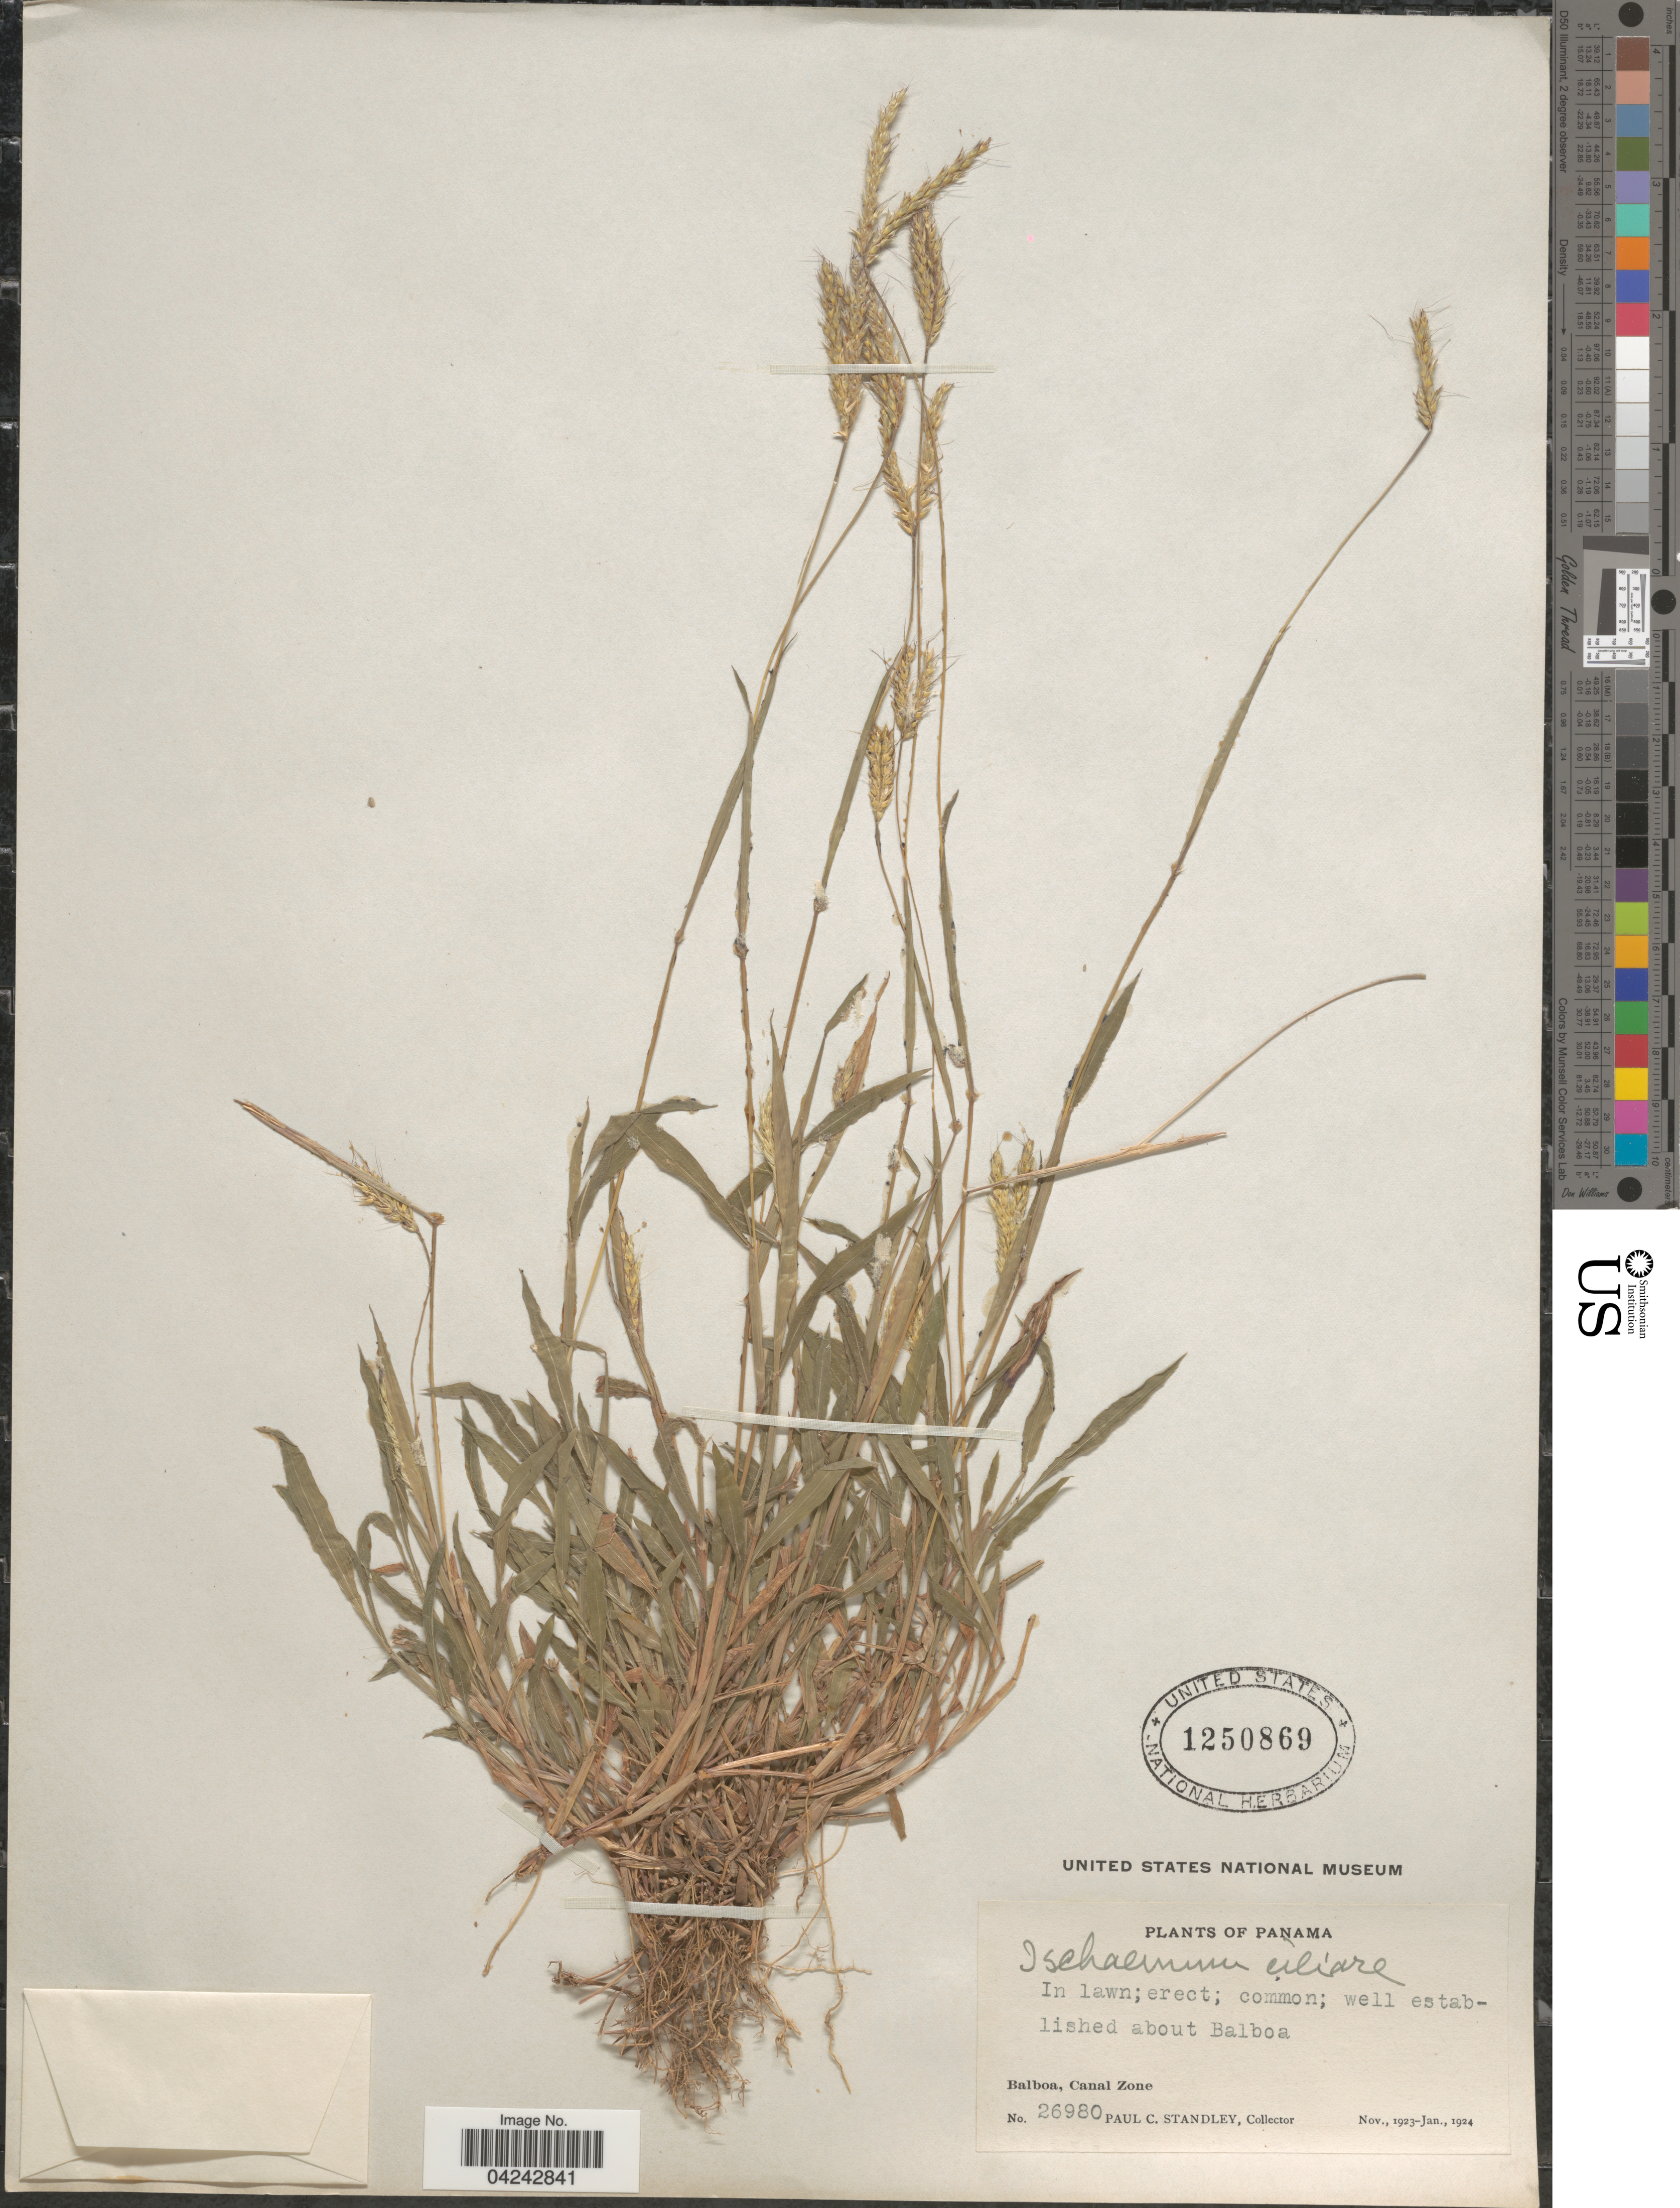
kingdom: Plantae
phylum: Tracheophyta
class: Liliopsida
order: Poales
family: Poaceae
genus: Ischaemum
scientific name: Ischaemum ciliare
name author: Retz.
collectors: P. C. Standley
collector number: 26980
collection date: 1923-11/1924-01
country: Panama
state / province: Colón / Panamá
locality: About Balboa. Balboa, Canal Zone.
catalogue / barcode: US 1250869